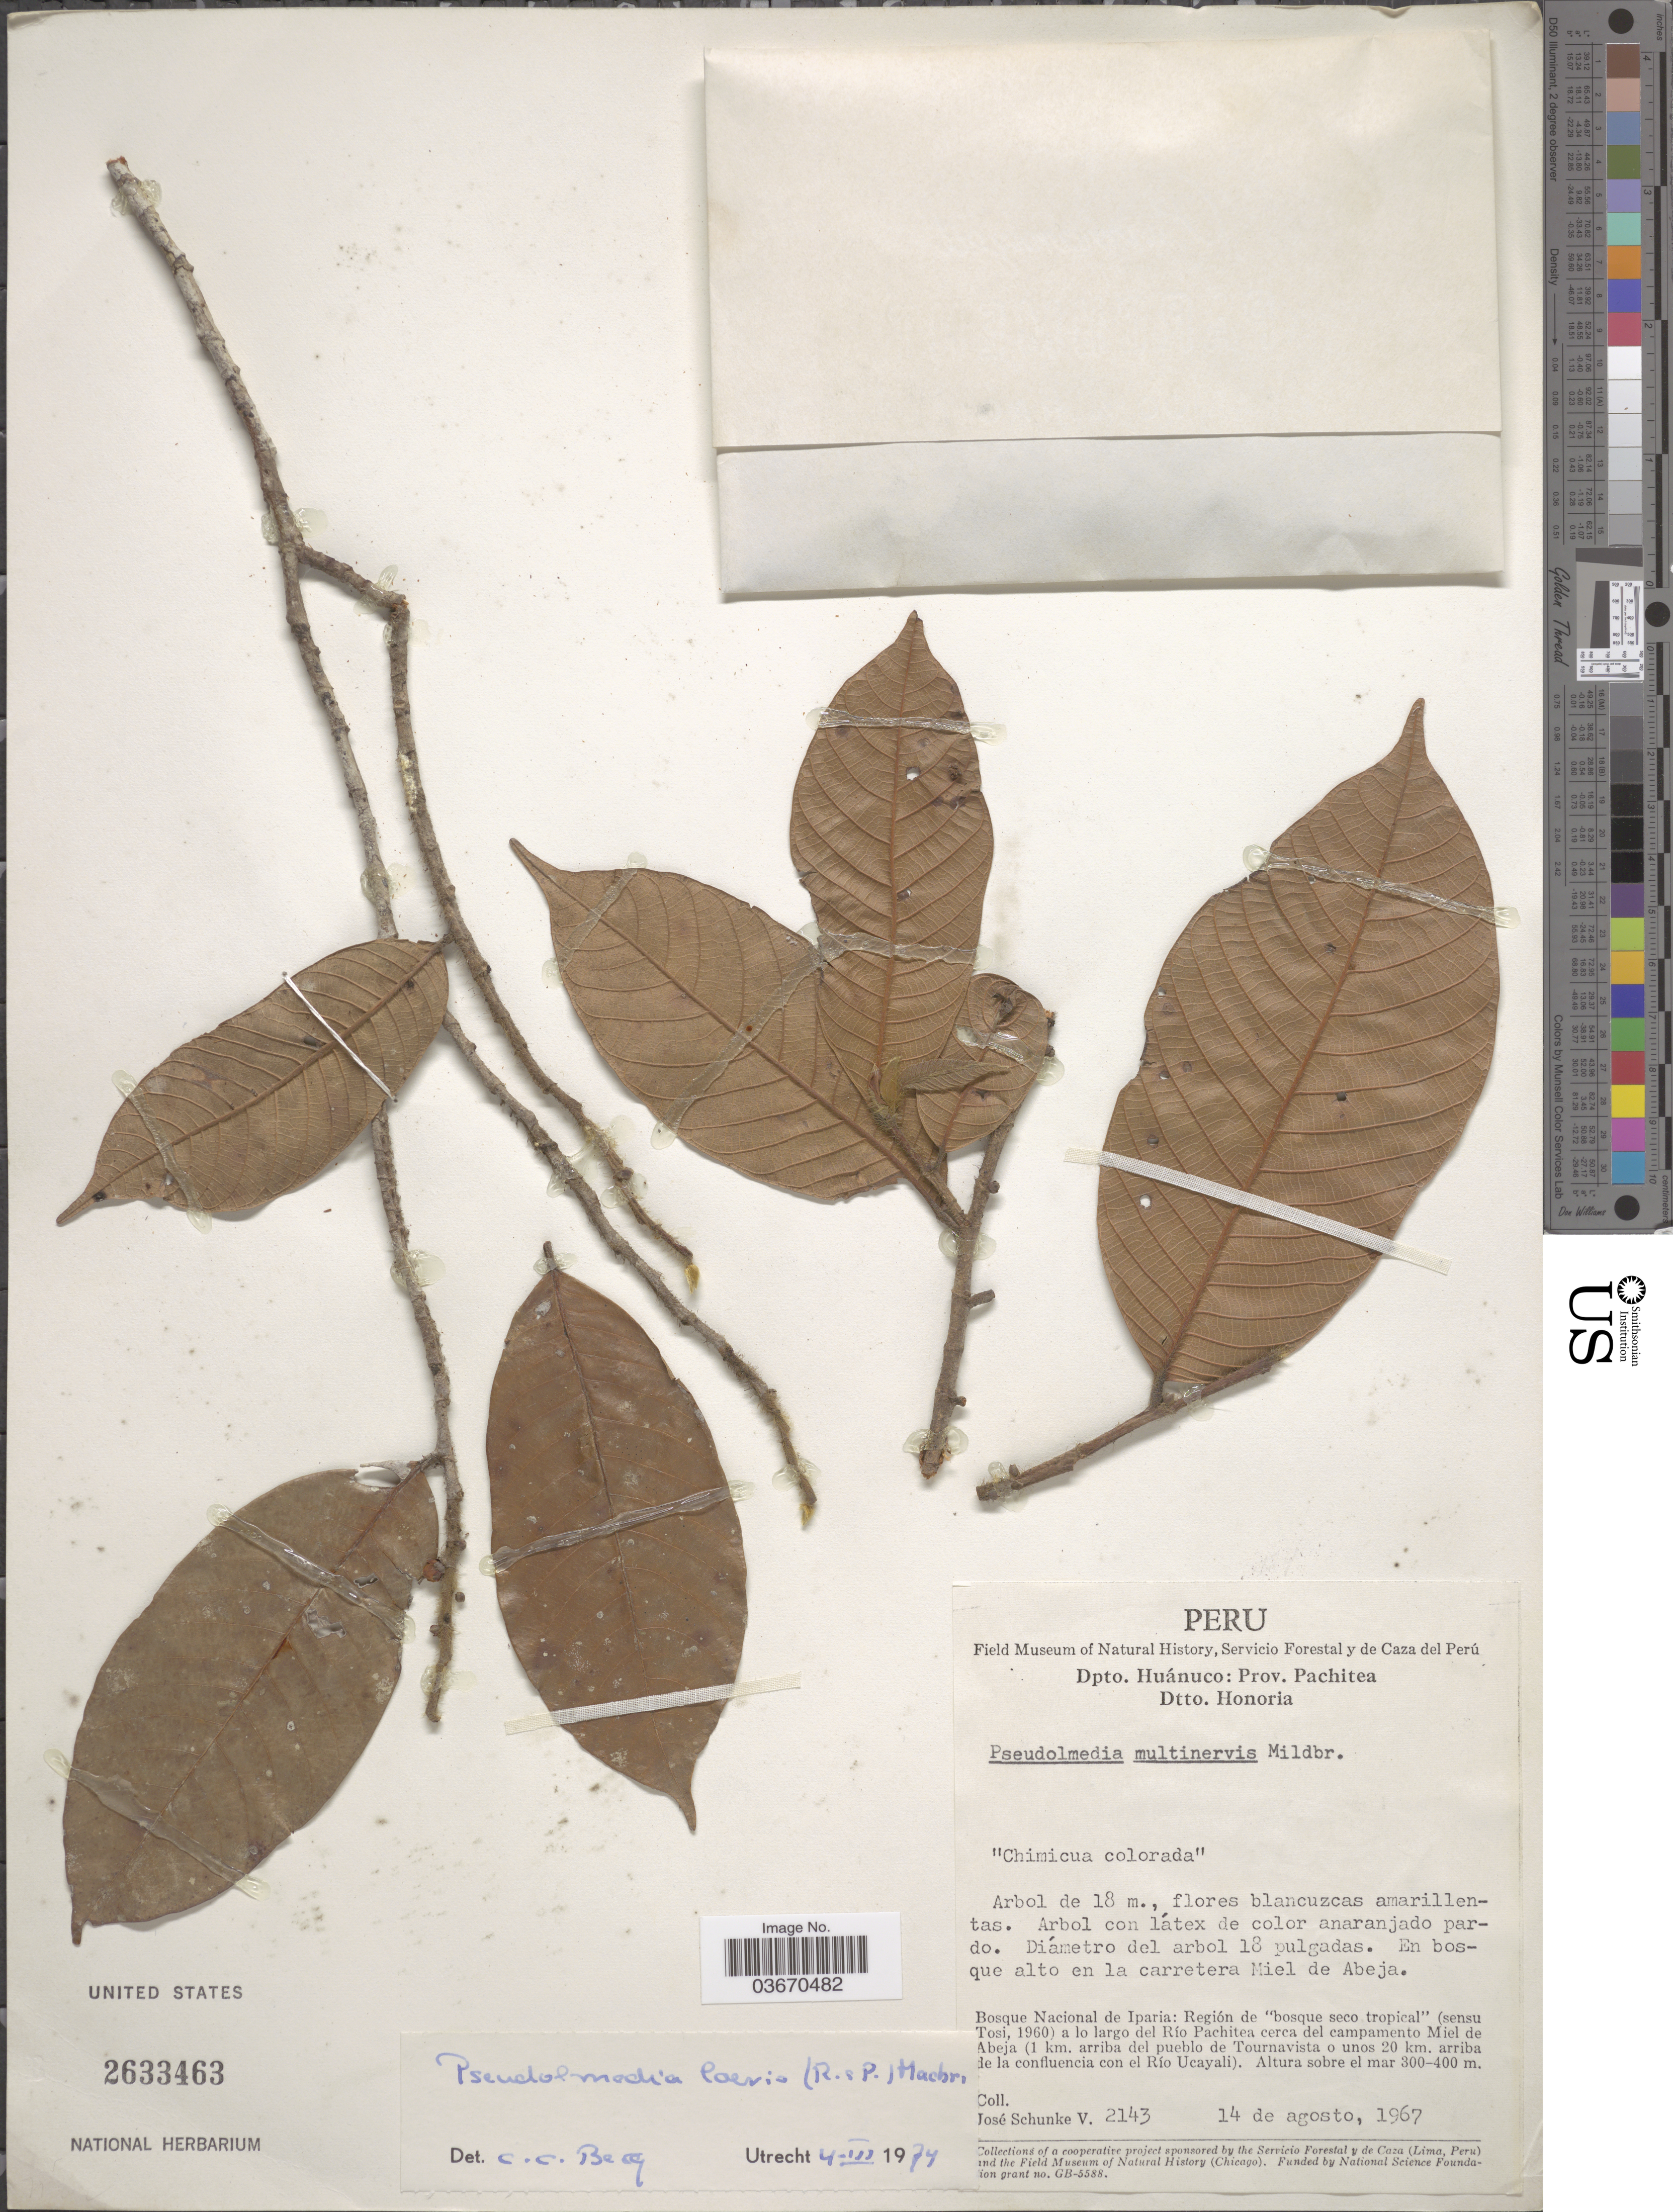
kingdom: Plantae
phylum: Tracheophyta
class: Magnoliopsida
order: Rosales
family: Moraceae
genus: Pseudolmedia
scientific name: Pseudolmedia laevis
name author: (Ruiz & Pav.) J.F. Macbr.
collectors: J. Schunke Vigo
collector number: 2143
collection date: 1967-08-14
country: Peru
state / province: Huánuco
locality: Dpto. Huánuco: Prov. Pachitea. Dtto. Honoria. En bosque alto en la carretera Miel de Abeja. Bosque Nacional de Iparia: Región de "bosque seco tropical" a lo largo del Río Pachitea cerca del campamento Miel de Abeja (1 km. arriba del pueblo de Tournavista o unos 20 km. arriba de la confluencia con el Río Ucayali).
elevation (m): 300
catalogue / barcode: US 2633463